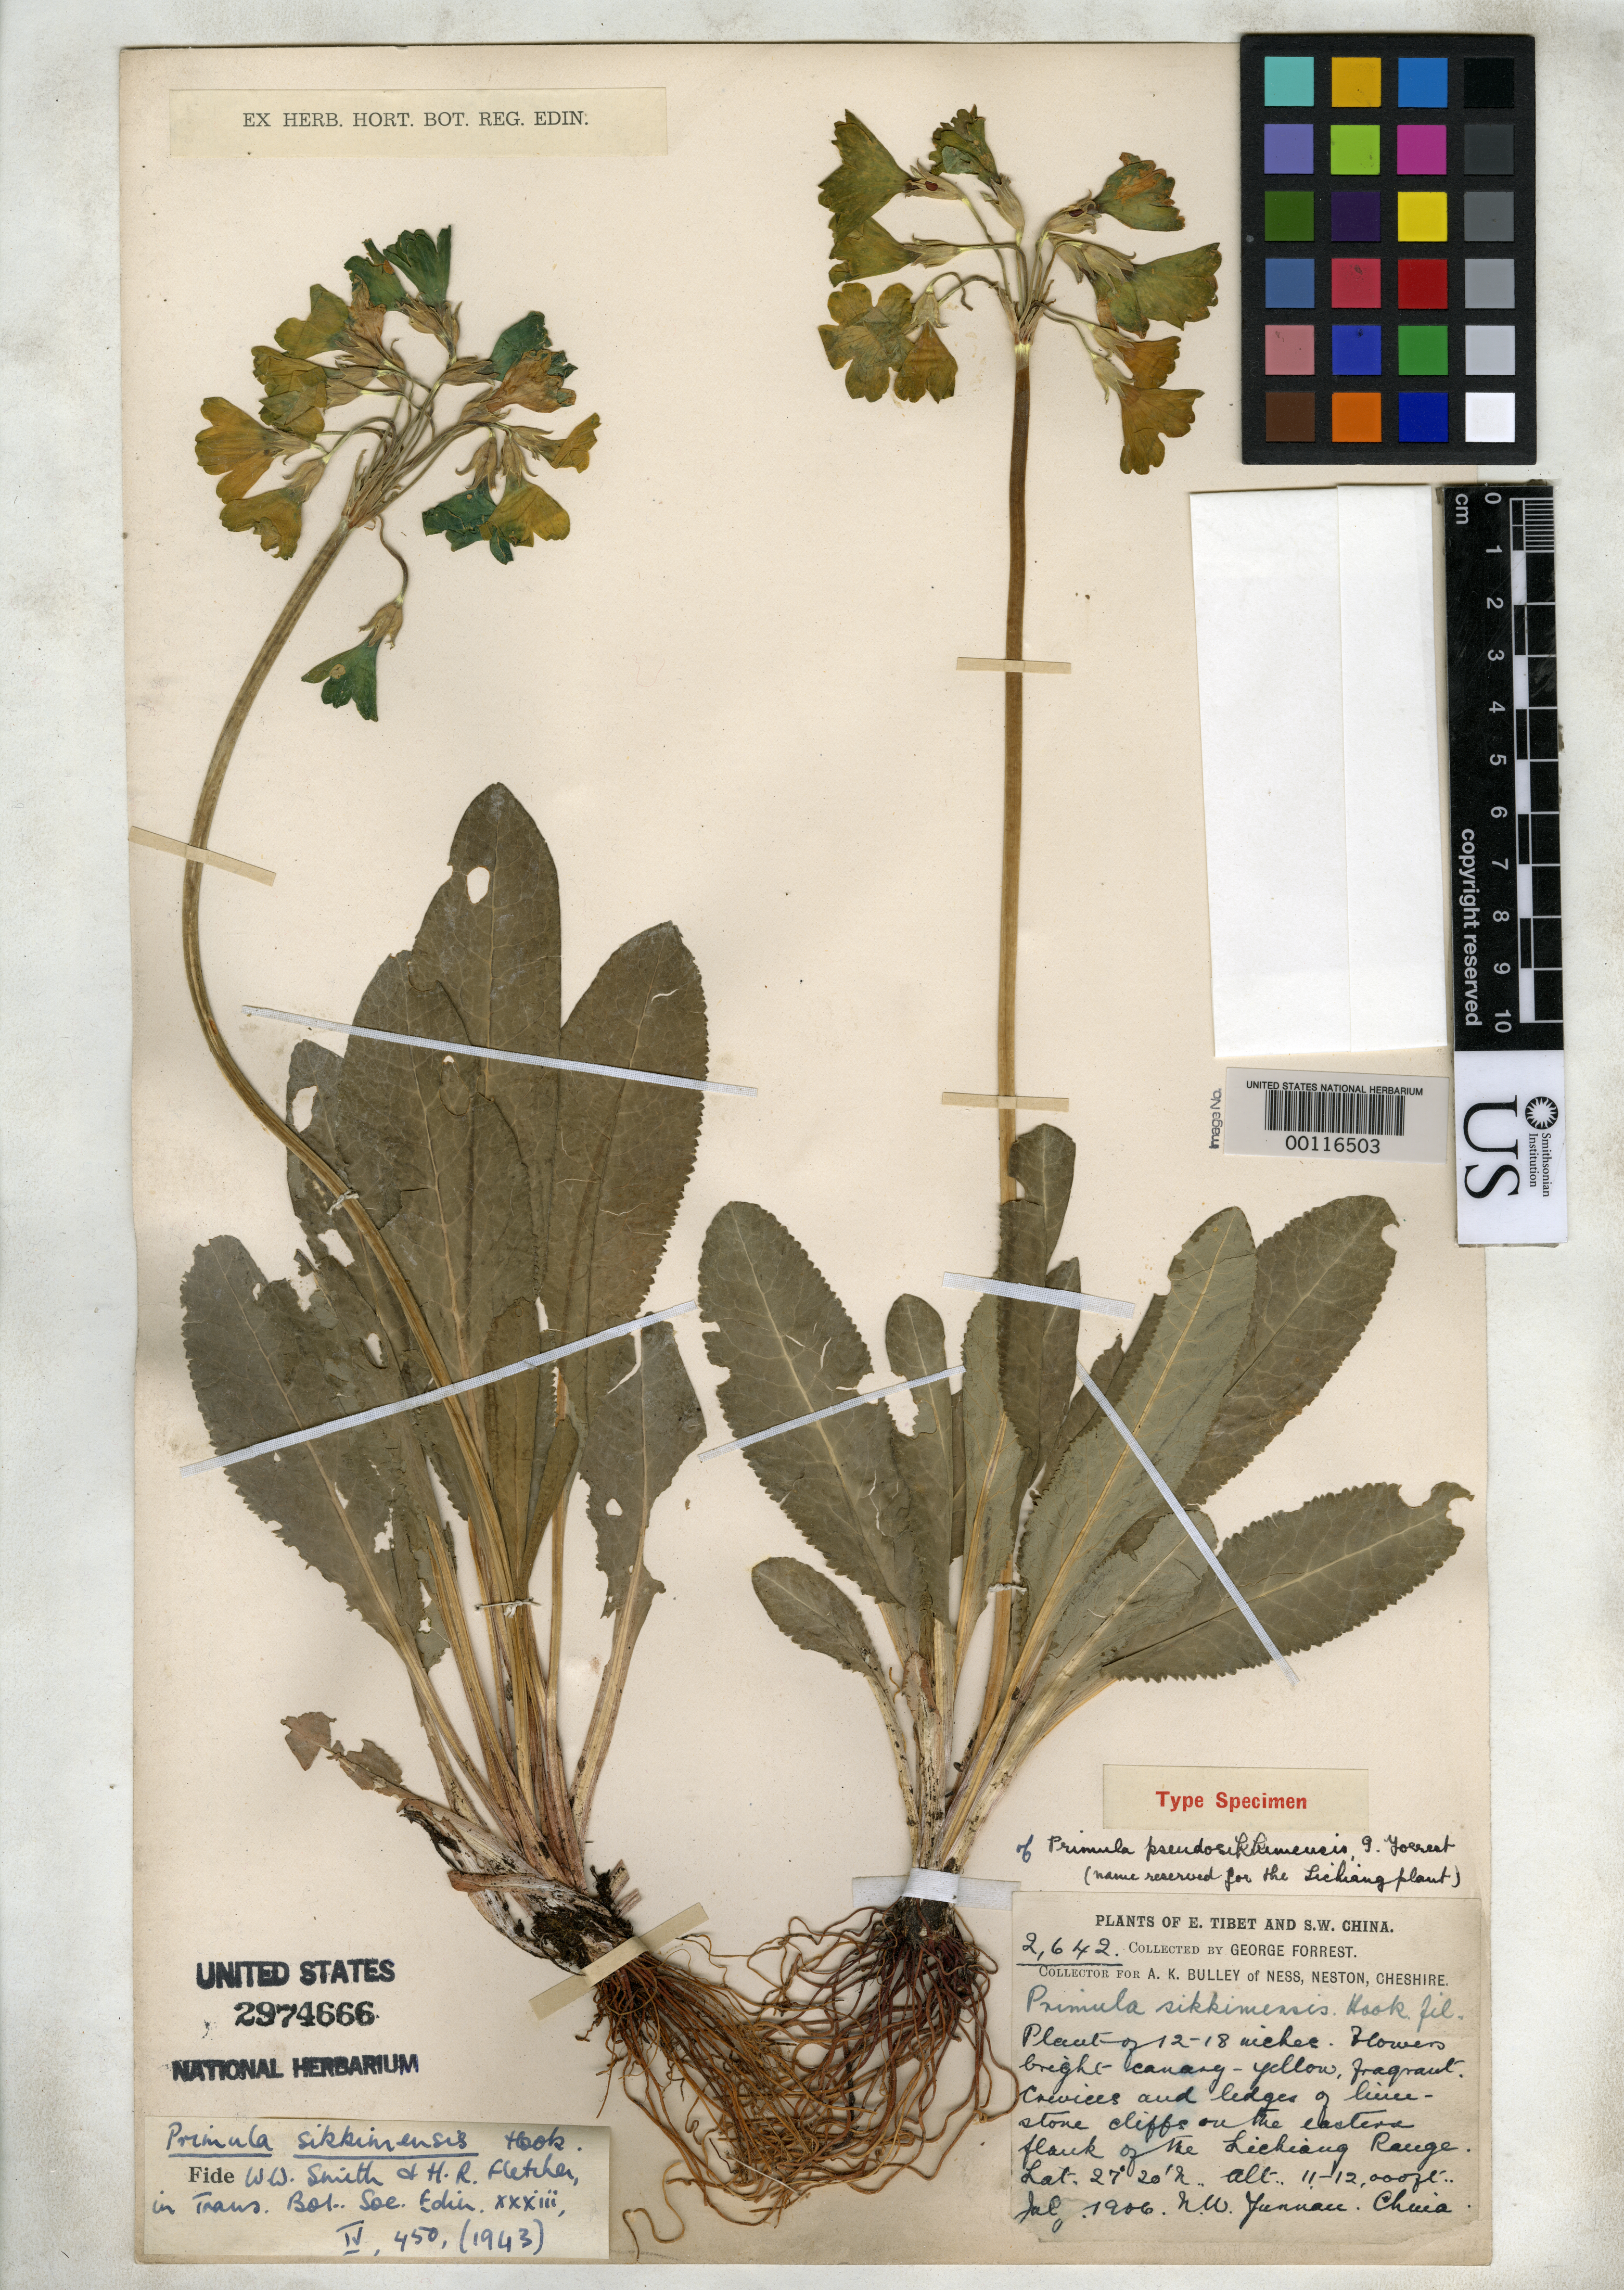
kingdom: Plantae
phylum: Tracheophyta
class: Magnoliopsida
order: Ericales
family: Primulaceae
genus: Primula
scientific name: Primula pseudosikkimensis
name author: Forrest ex Diels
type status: Isosyntype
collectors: G. Forrest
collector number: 2642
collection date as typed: Jul 1906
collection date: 1906-07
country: China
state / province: Yunnan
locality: Lichiang Range; alt. 11,000-12,000 ft.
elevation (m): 3353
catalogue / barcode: US 2974666